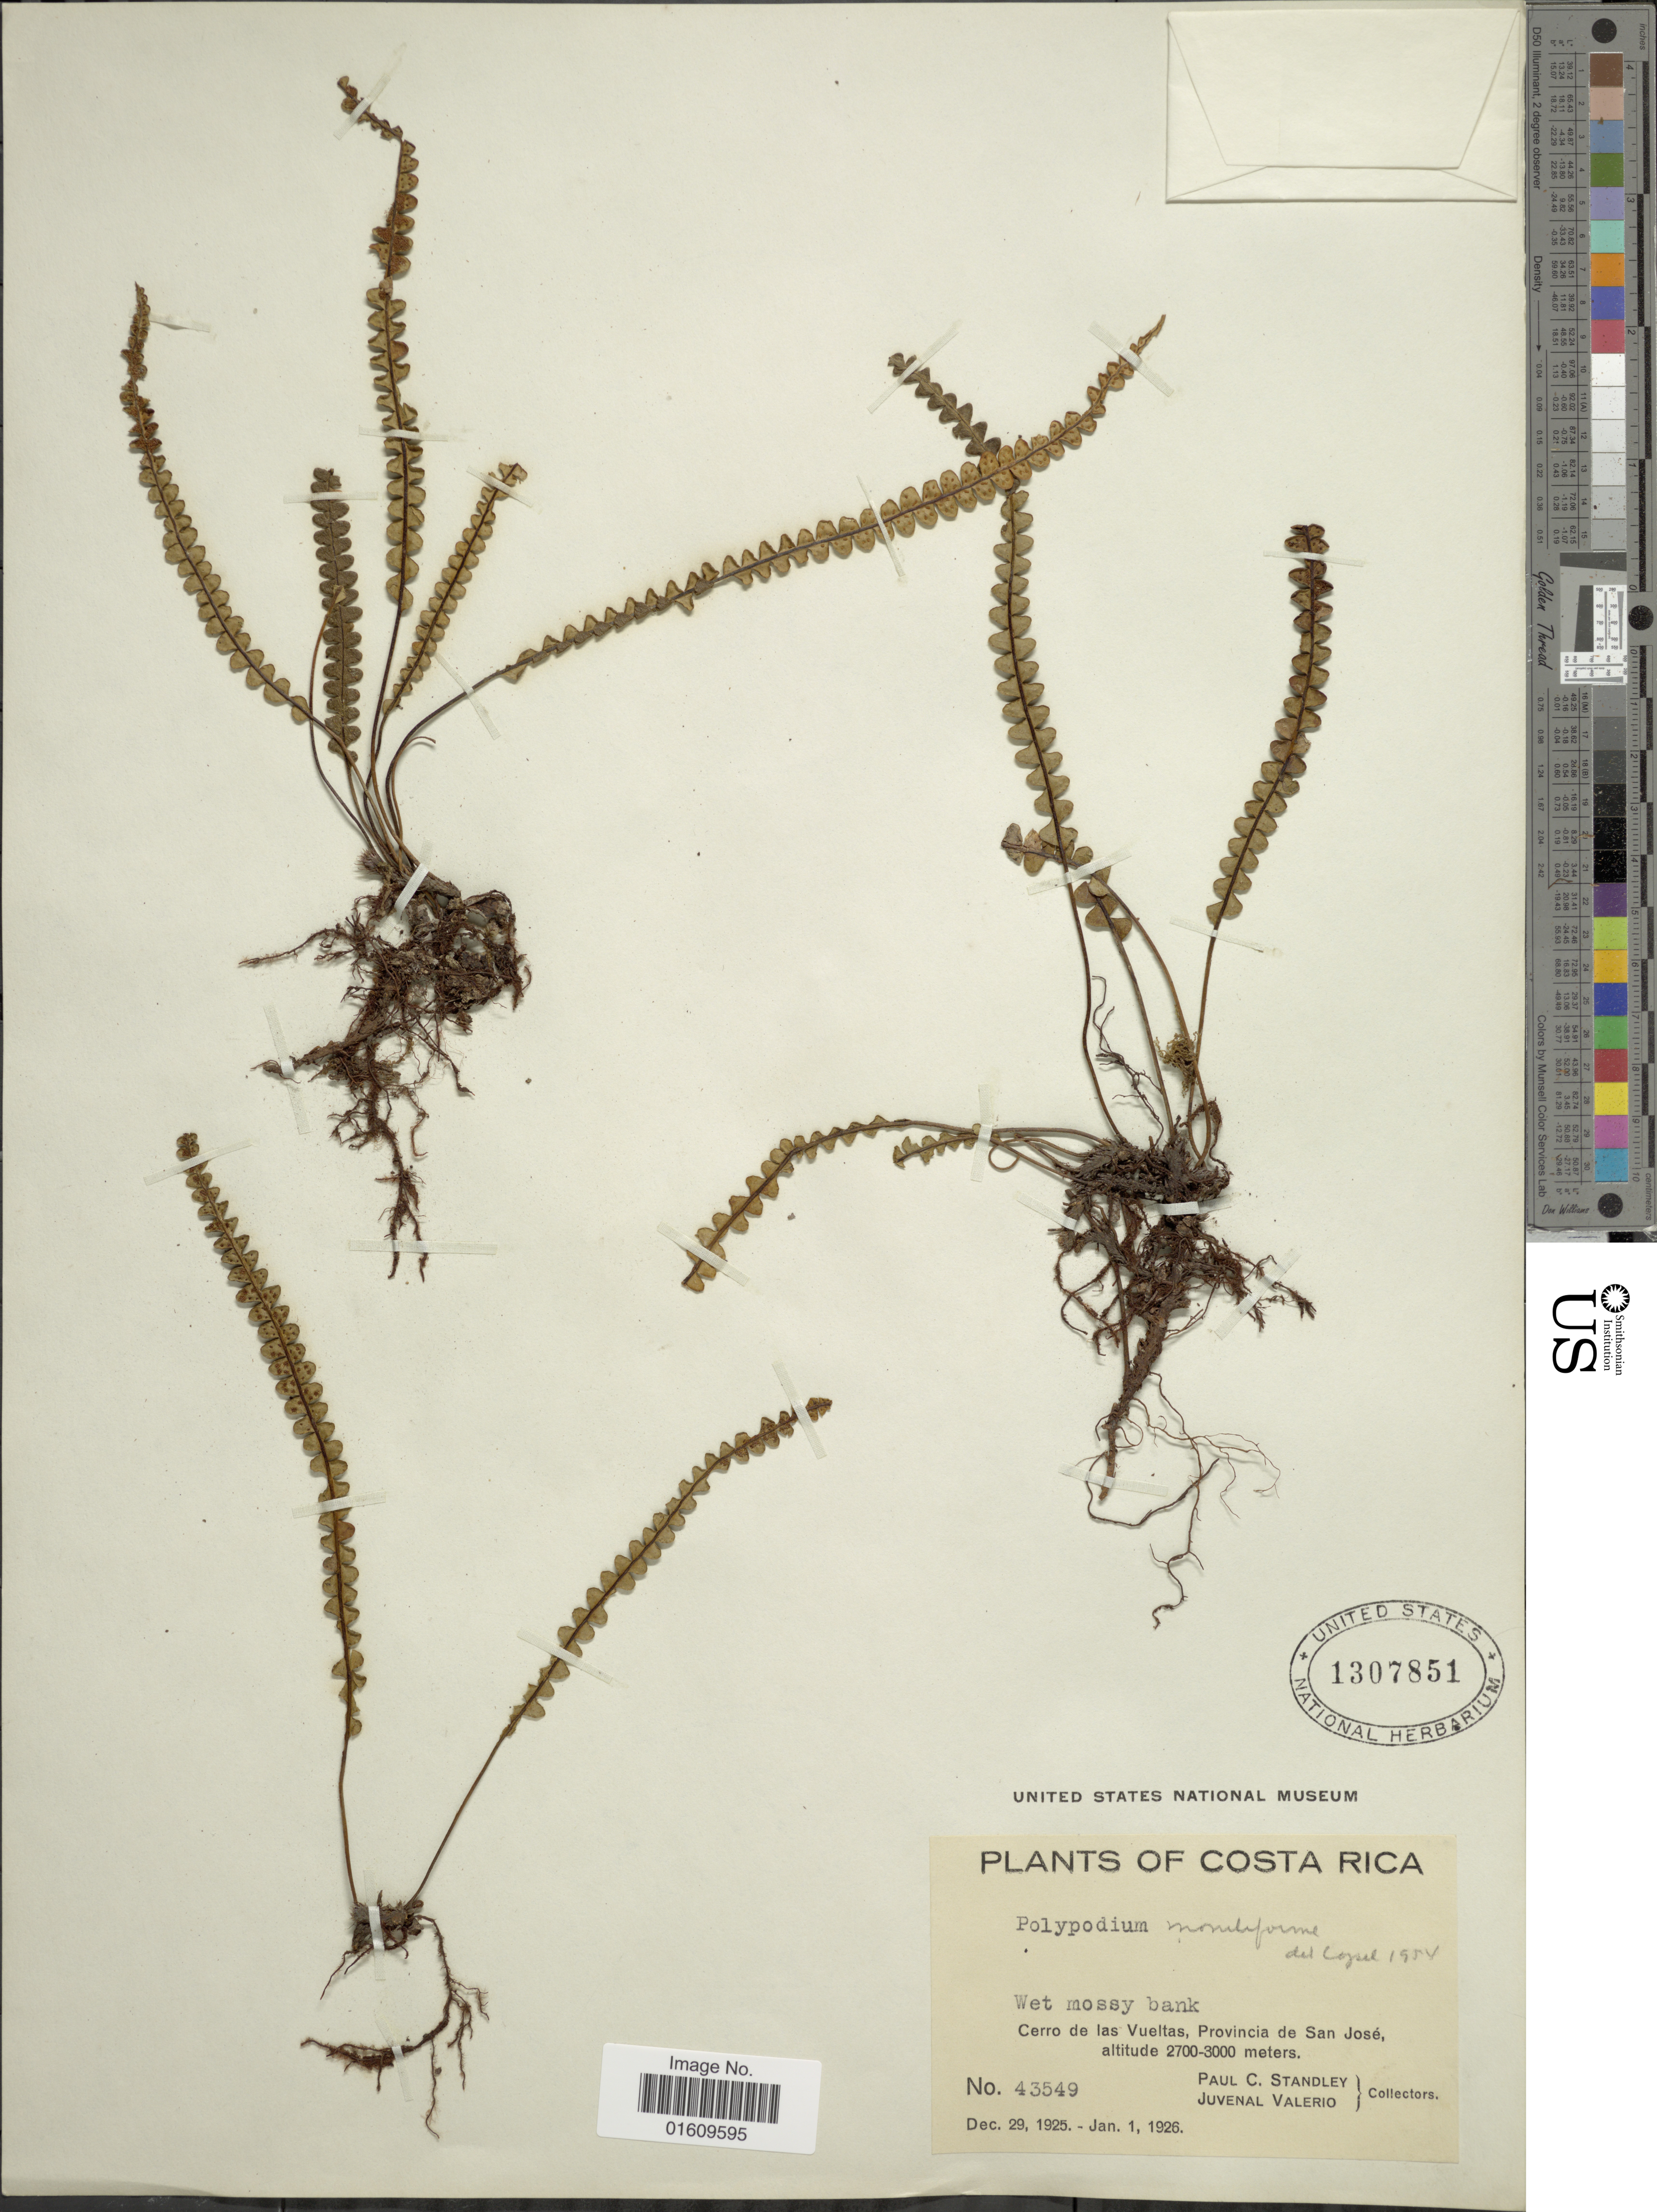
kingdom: Plantae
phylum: Tracheophyta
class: Polypodiopsida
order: Polypodiales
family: Polypodiaceae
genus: Melpomene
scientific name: Melpomene moniliformis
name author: (Lag. ex Sw.) A.R. Sm. & R.C. Moran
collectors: P. C. Standley & J. Valerio R.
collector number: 43549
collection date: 1925-12-29/1926-01-01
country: Costa Rica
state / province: San José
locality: Cerro de las Vueltas, Provincia de San Jose.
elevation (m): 2700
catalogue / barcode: US 1307851